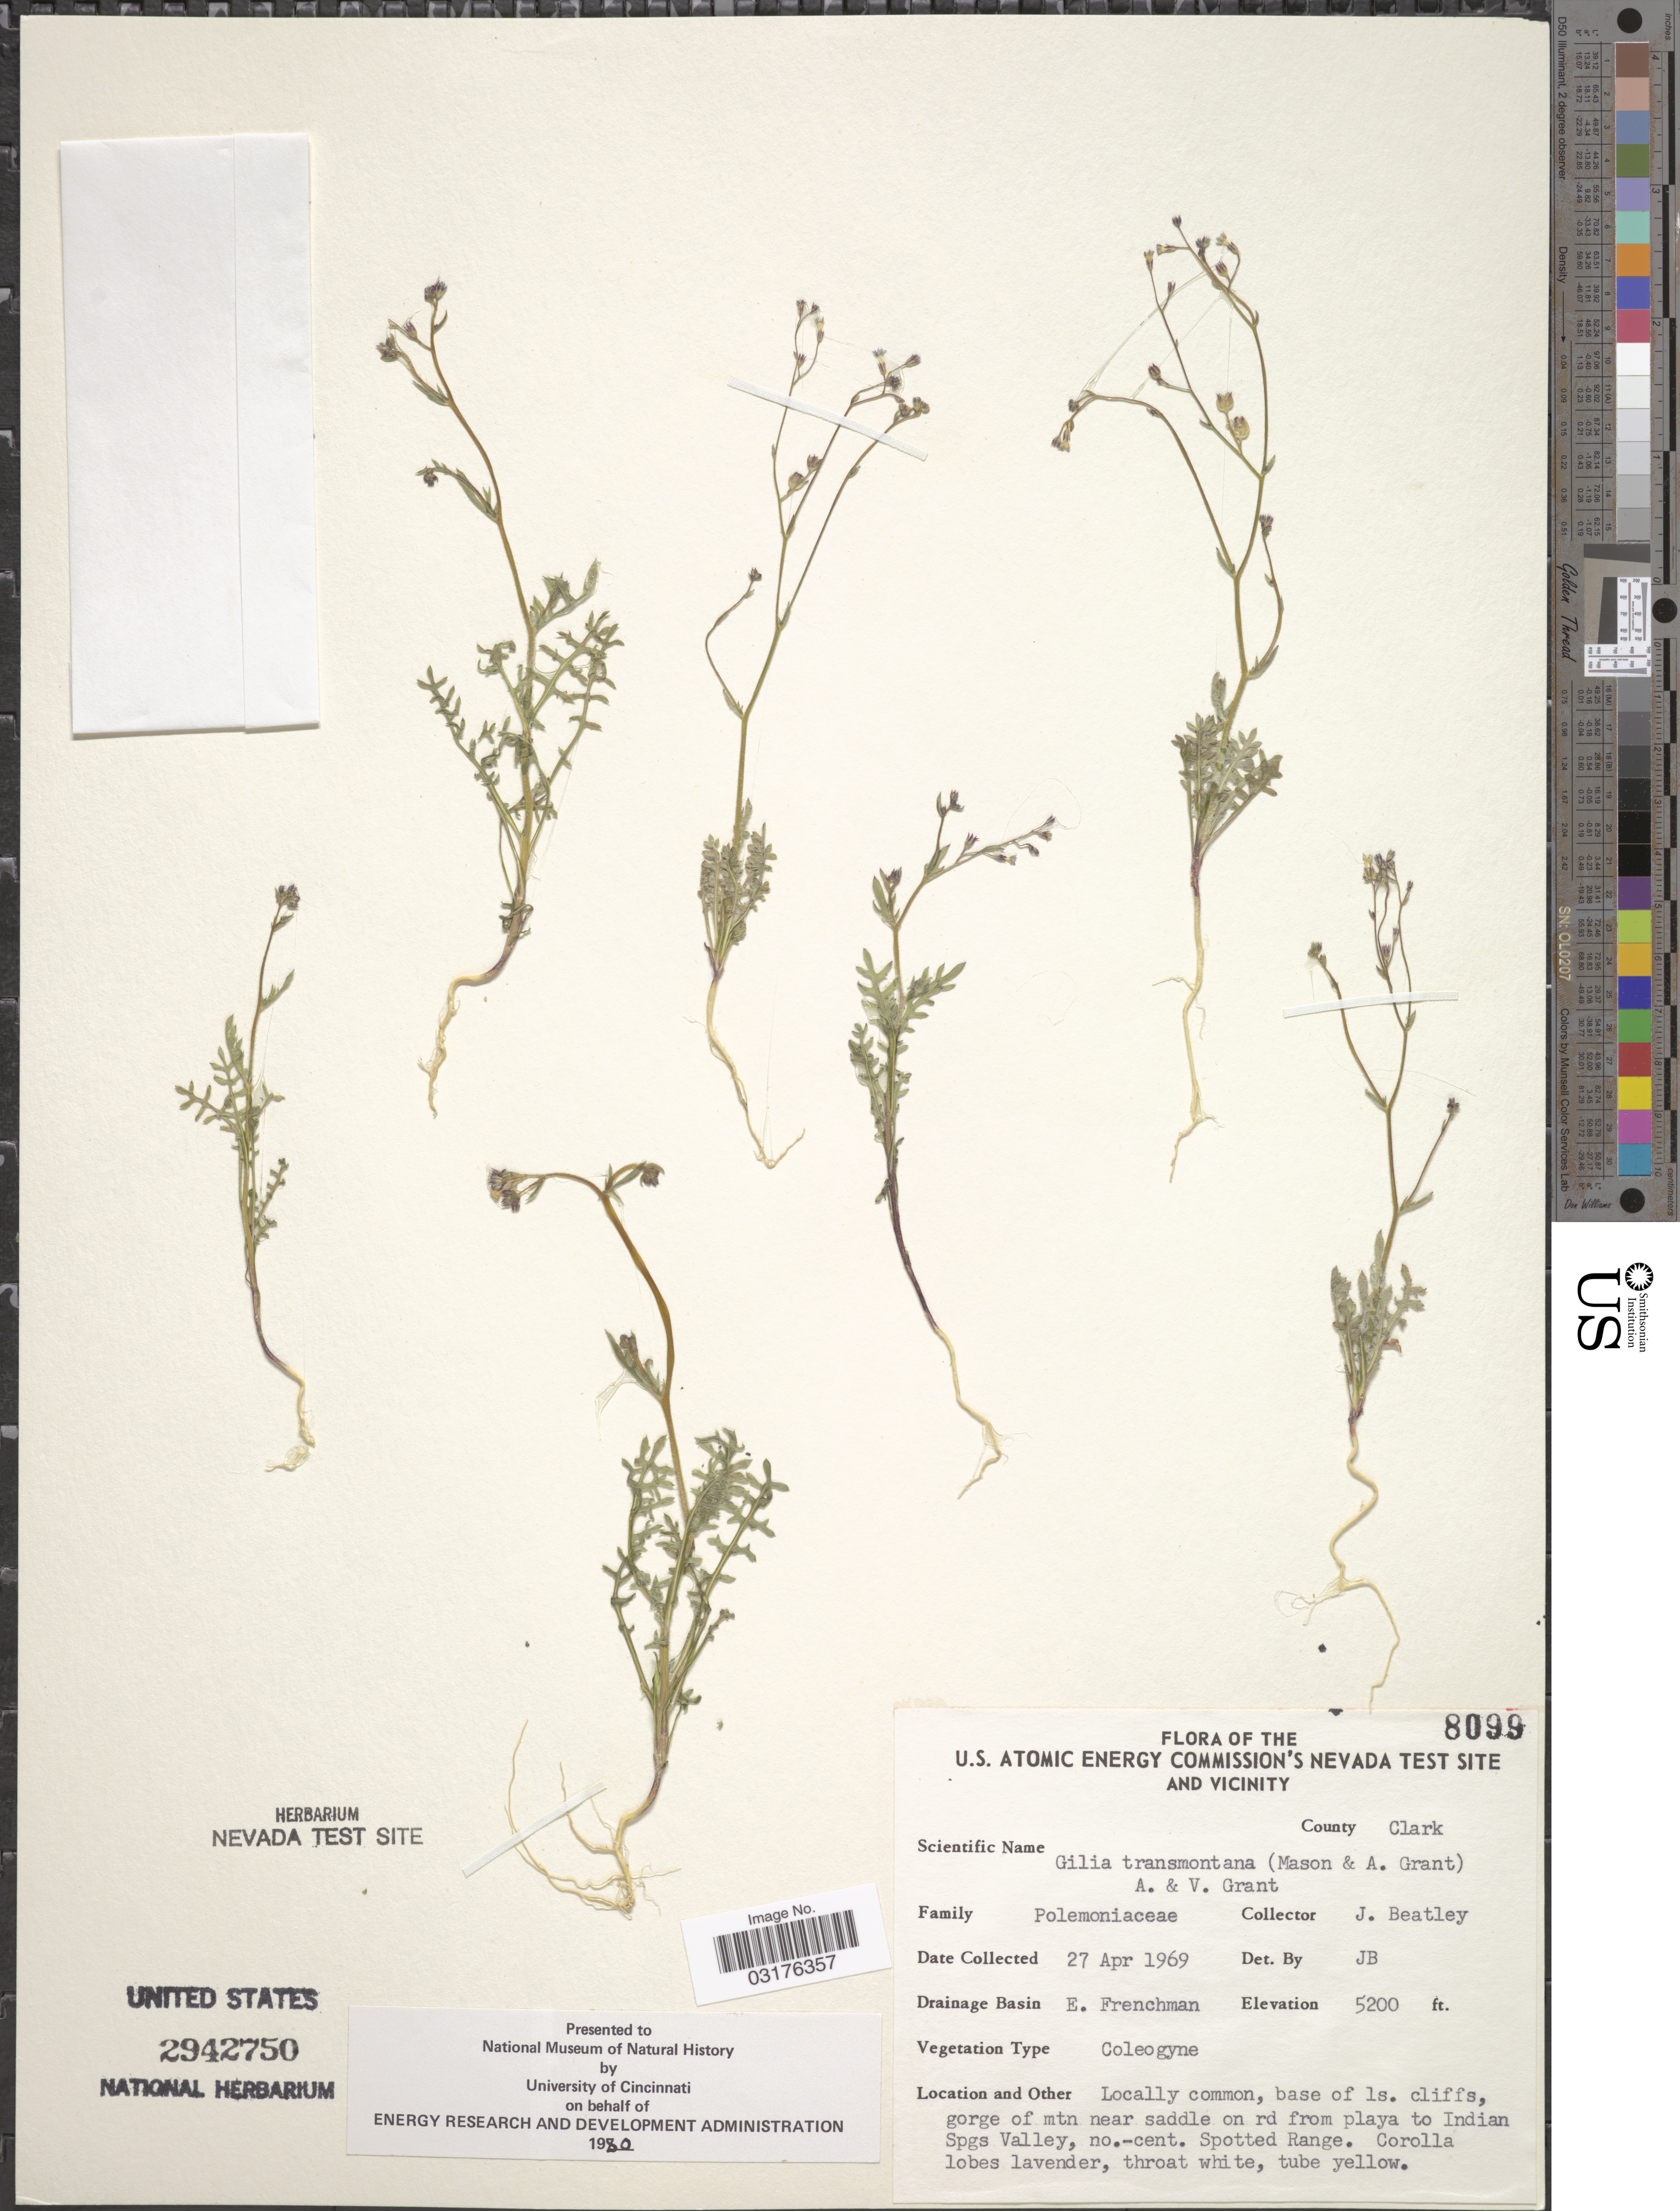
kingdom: Plantae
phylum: Tracheophyta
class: Magnoliopsida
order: Ericales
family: Polemoniaceae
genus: Gilia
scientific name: Gilia transmontana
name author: (H. Mason & A.D. Grant) A.D. Grant & V.E. Grant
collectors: J. C. Beatley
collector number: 8099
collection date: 1969-04-27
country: United States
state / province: Nevada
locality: U.S. Atomic Energy Commission's Nevada Test Site and Vicinity, County Clark, Drainage Basin E. Frenchman, Locally common, base of Is. cliffs, gorge of mtn near saddle on rd from playa to Indian Spgs Valley, no.-cent. Spotted Range.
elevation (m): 1585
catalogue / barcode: US 2942750